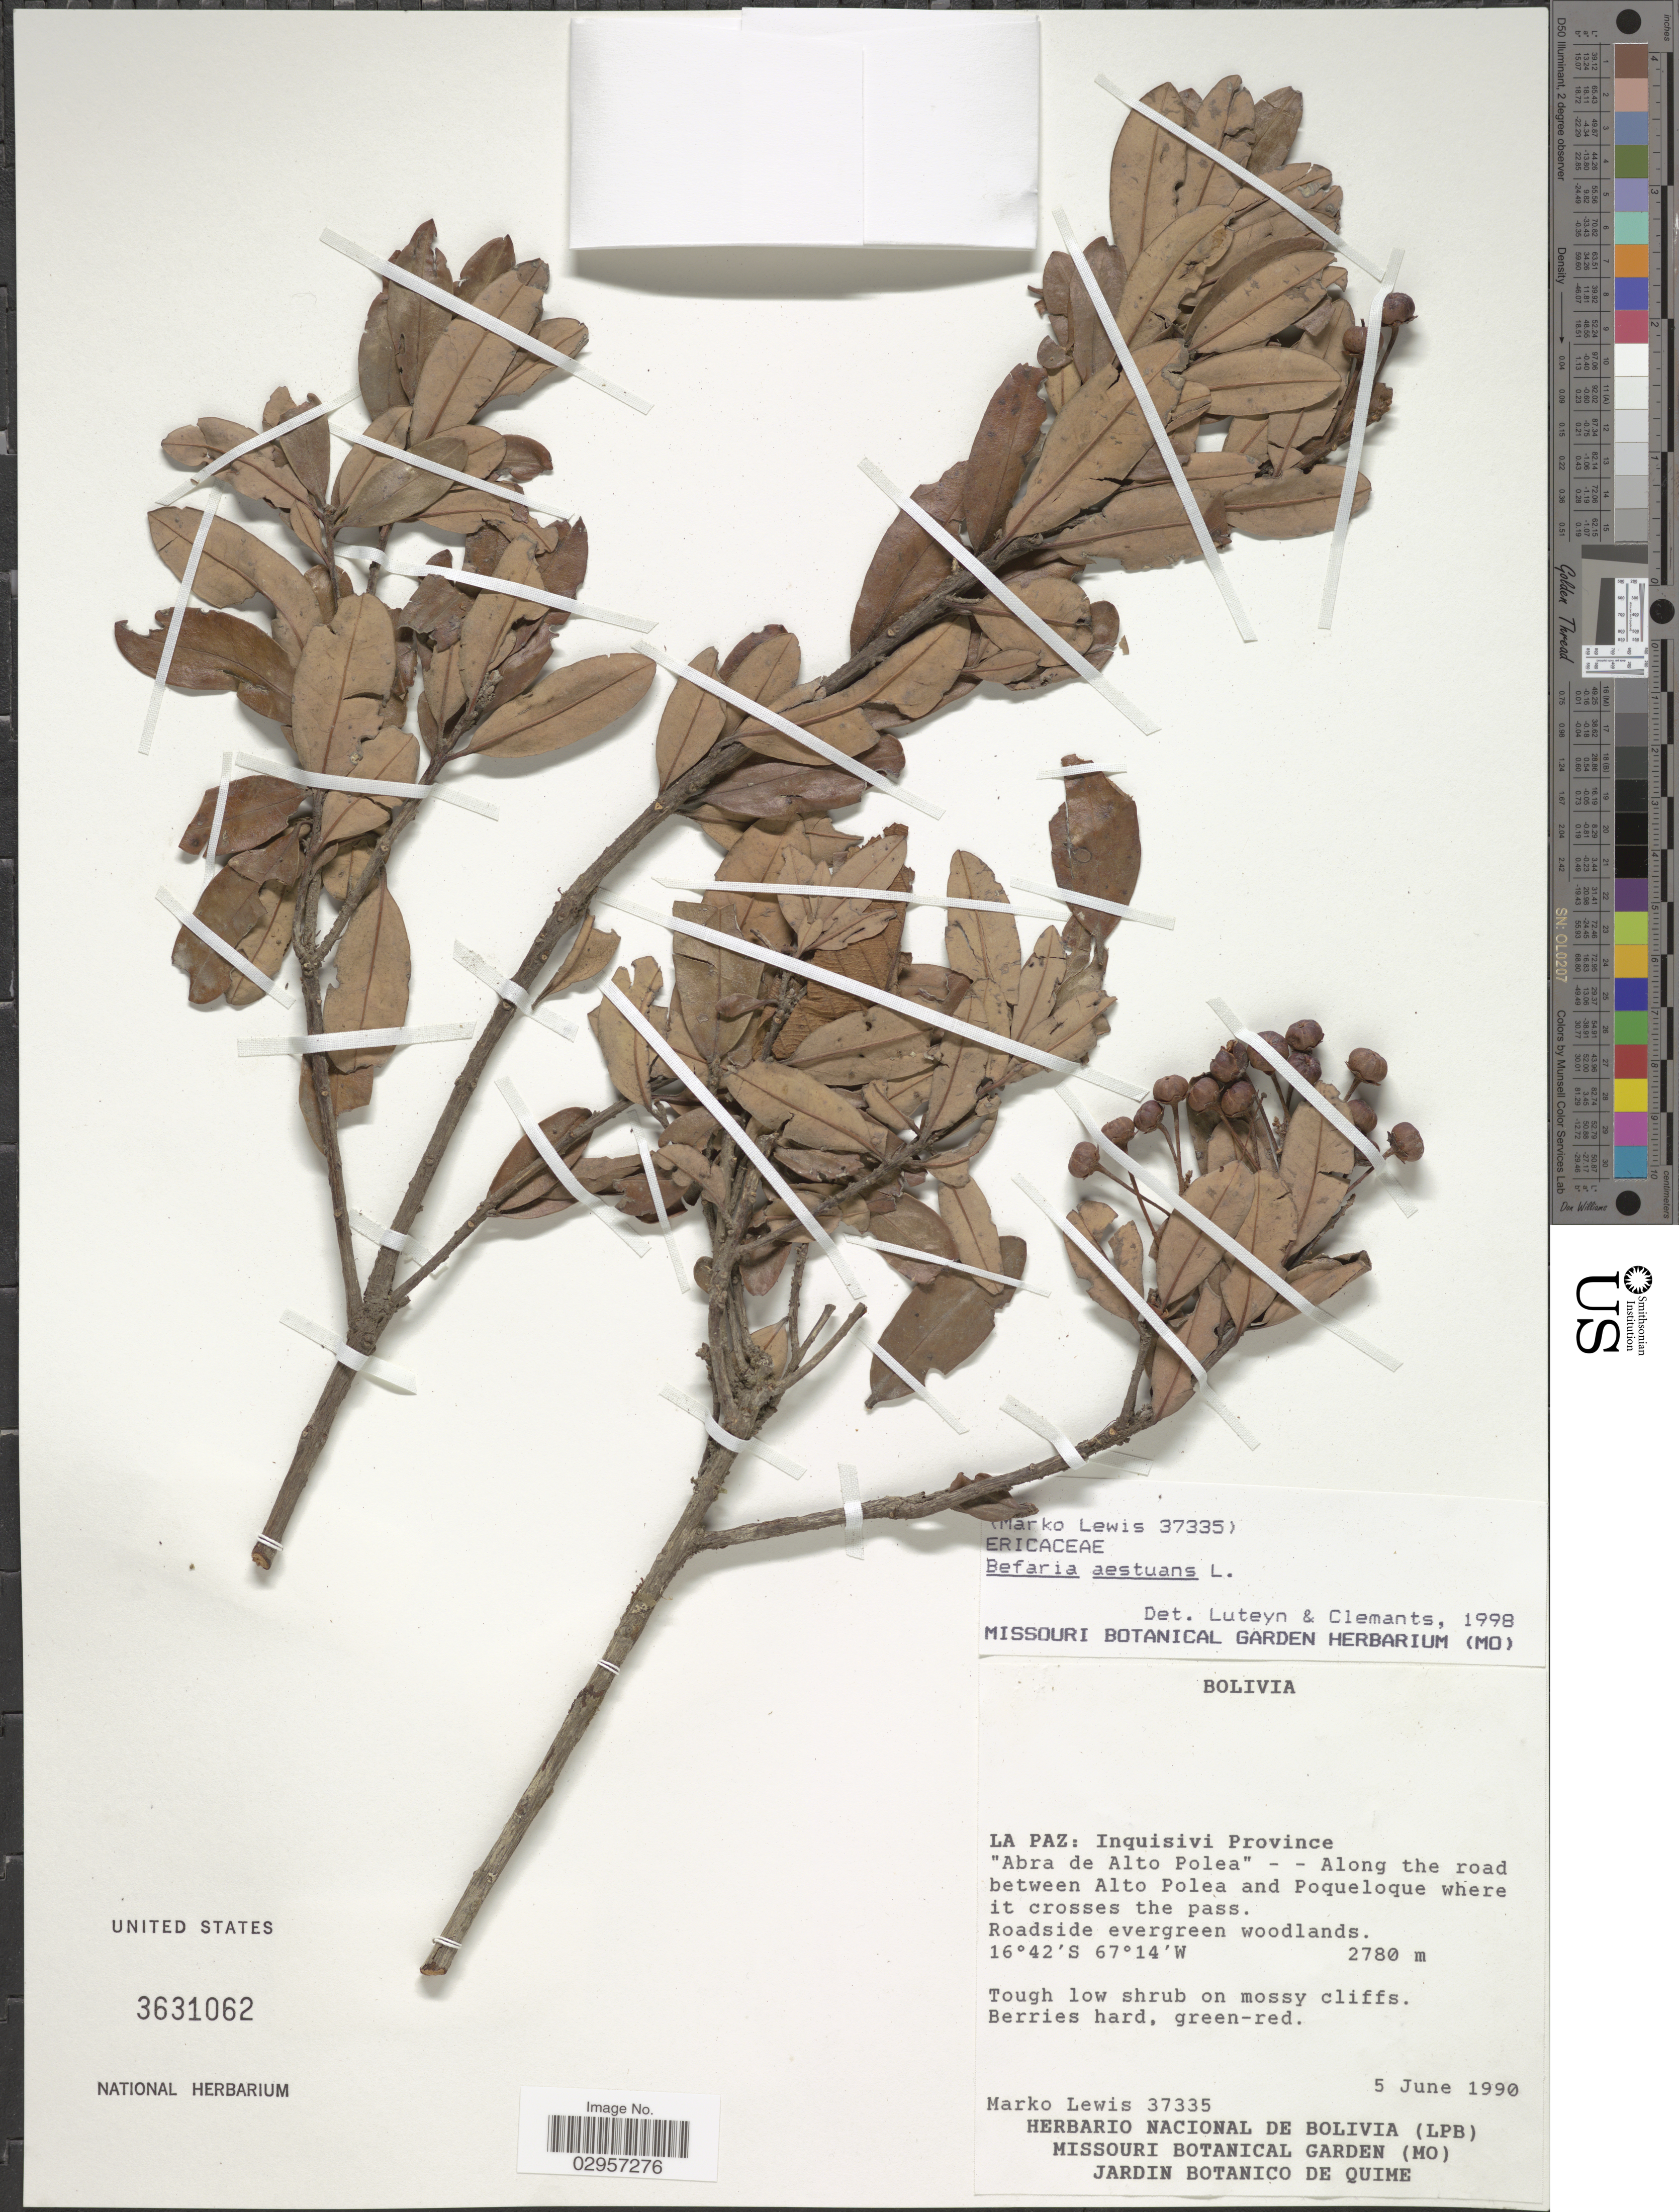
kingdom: Plantae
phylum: Tracheophyta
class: Magnoliopsida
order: Ericales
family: Ericaceae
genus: Befaria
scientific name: Befaria aestuans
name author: Mutis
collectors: M. A. Lewis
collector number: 37335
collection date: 1990-06-05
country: Bolivia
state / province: La Paz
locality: Inquisivi Province, "Abra de Alto Polea" - - Along the road between Alto Polea and Poqueloque where it crosses the pass.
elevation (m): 2780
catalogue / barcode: US 3631062